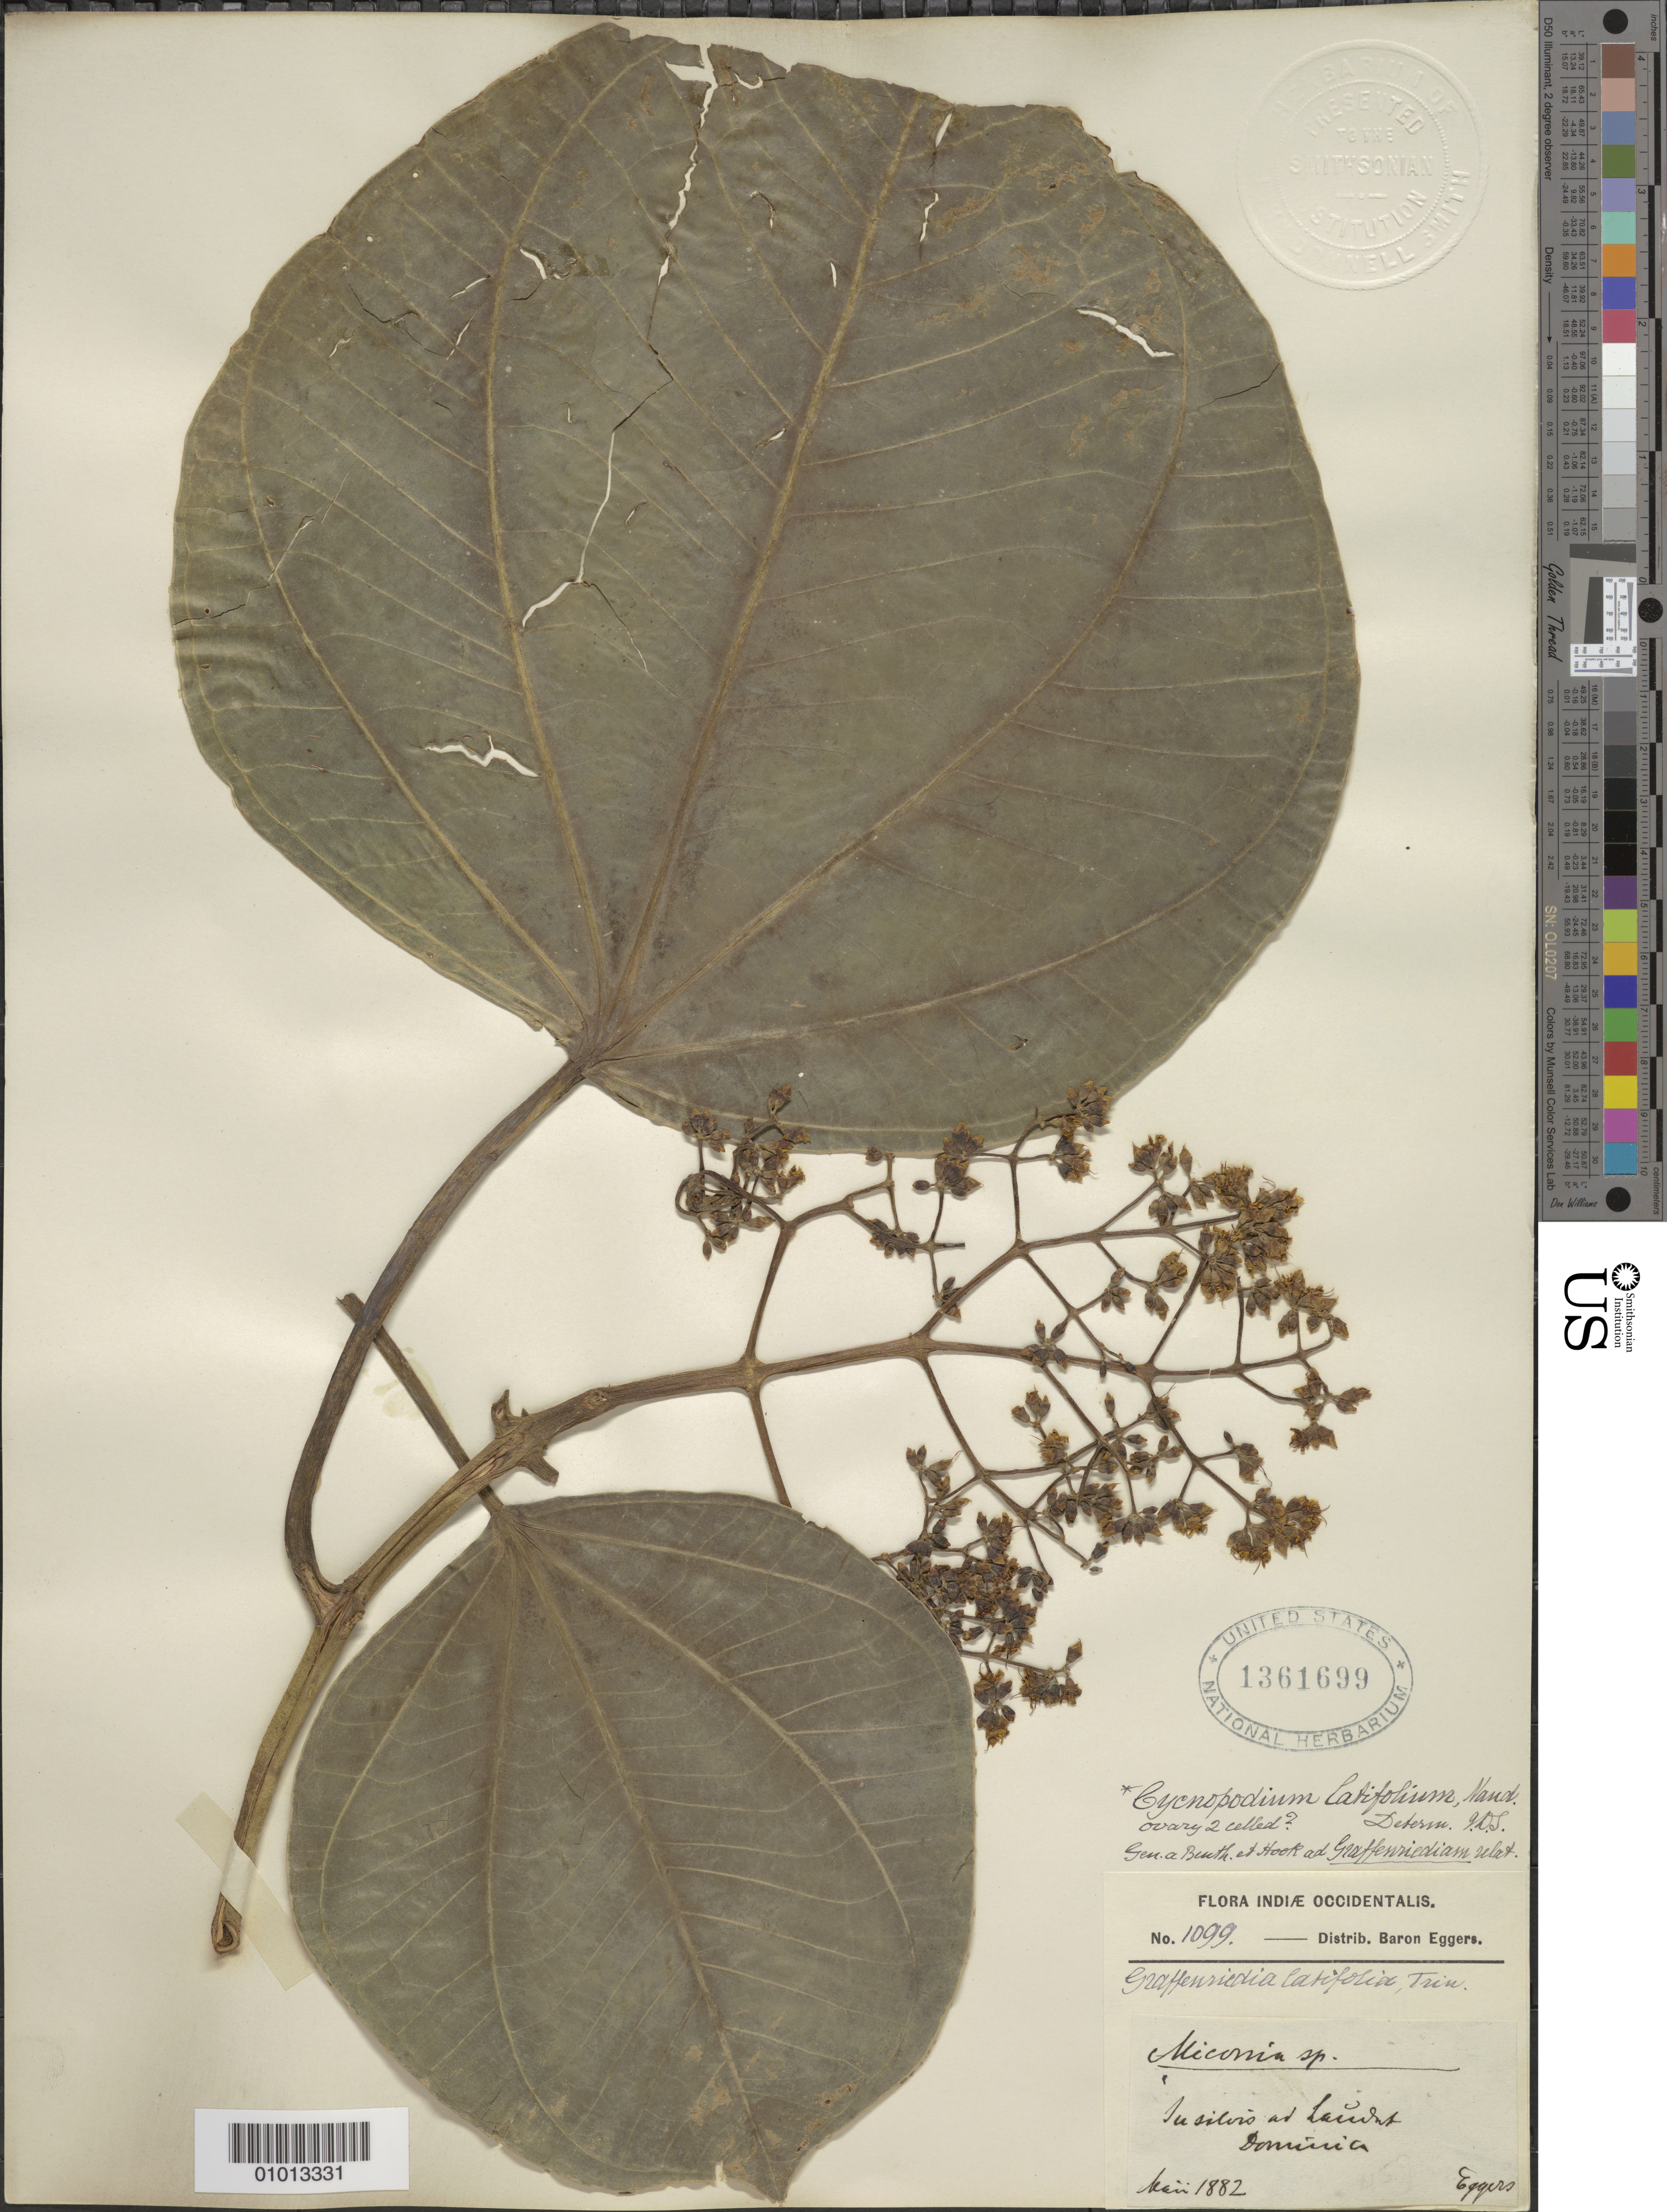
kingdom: Plantae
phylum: Tracheophyta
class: Magnoliopsida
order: Myrtales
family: Melastomataceae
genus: Graffenrieda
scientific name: Graffenrieda latifolia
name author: (Naudin) Triana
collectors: H. F. A. von Eggers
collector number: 1099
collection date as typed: May 1882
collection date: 1882-05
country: Dominica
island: Dominica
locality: Laudat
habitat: In sylvis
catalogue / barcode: US 1361699